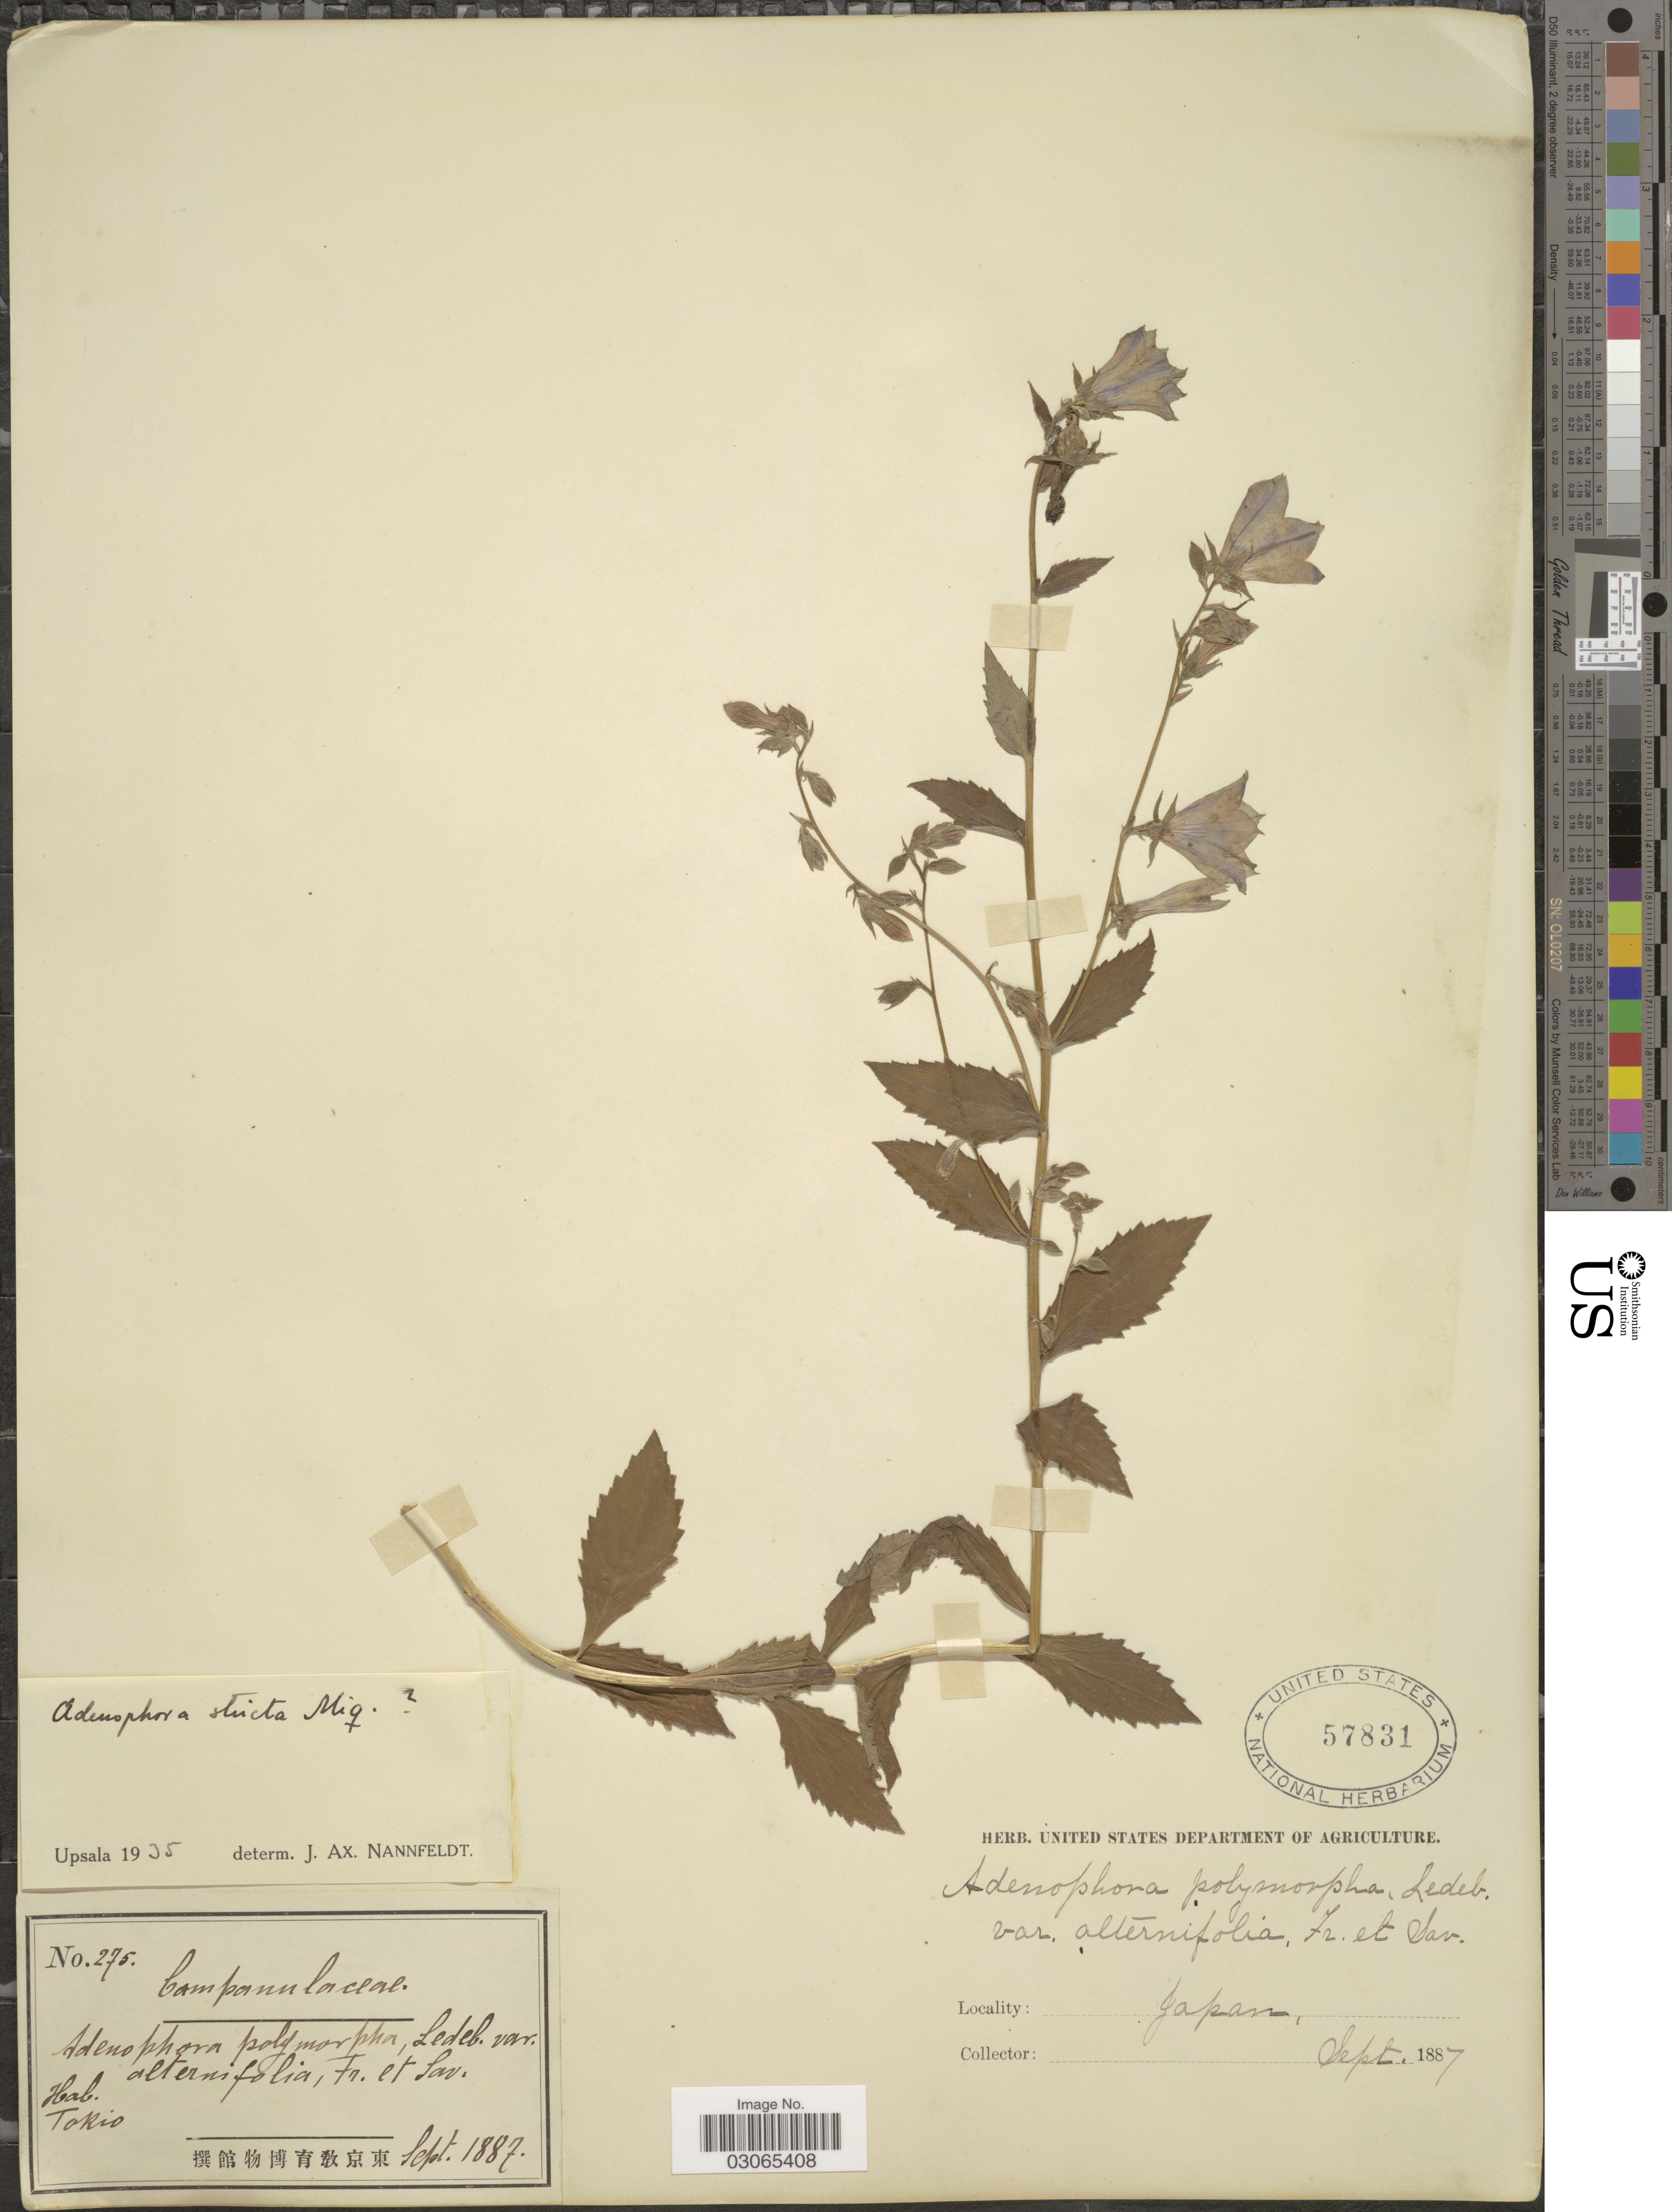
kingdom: Plantae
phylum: Tracheophyta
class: Magnoliopsida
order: Asterales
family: Campanulaceae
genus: Adenophora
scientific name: Adenophora stricta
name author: Miq.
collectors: ex herb. U. S. Department of Agriculture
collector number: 275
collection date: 1887-09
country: Japan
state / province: Tokyo, Federal City of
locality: Tokio.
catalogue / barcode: US 57831